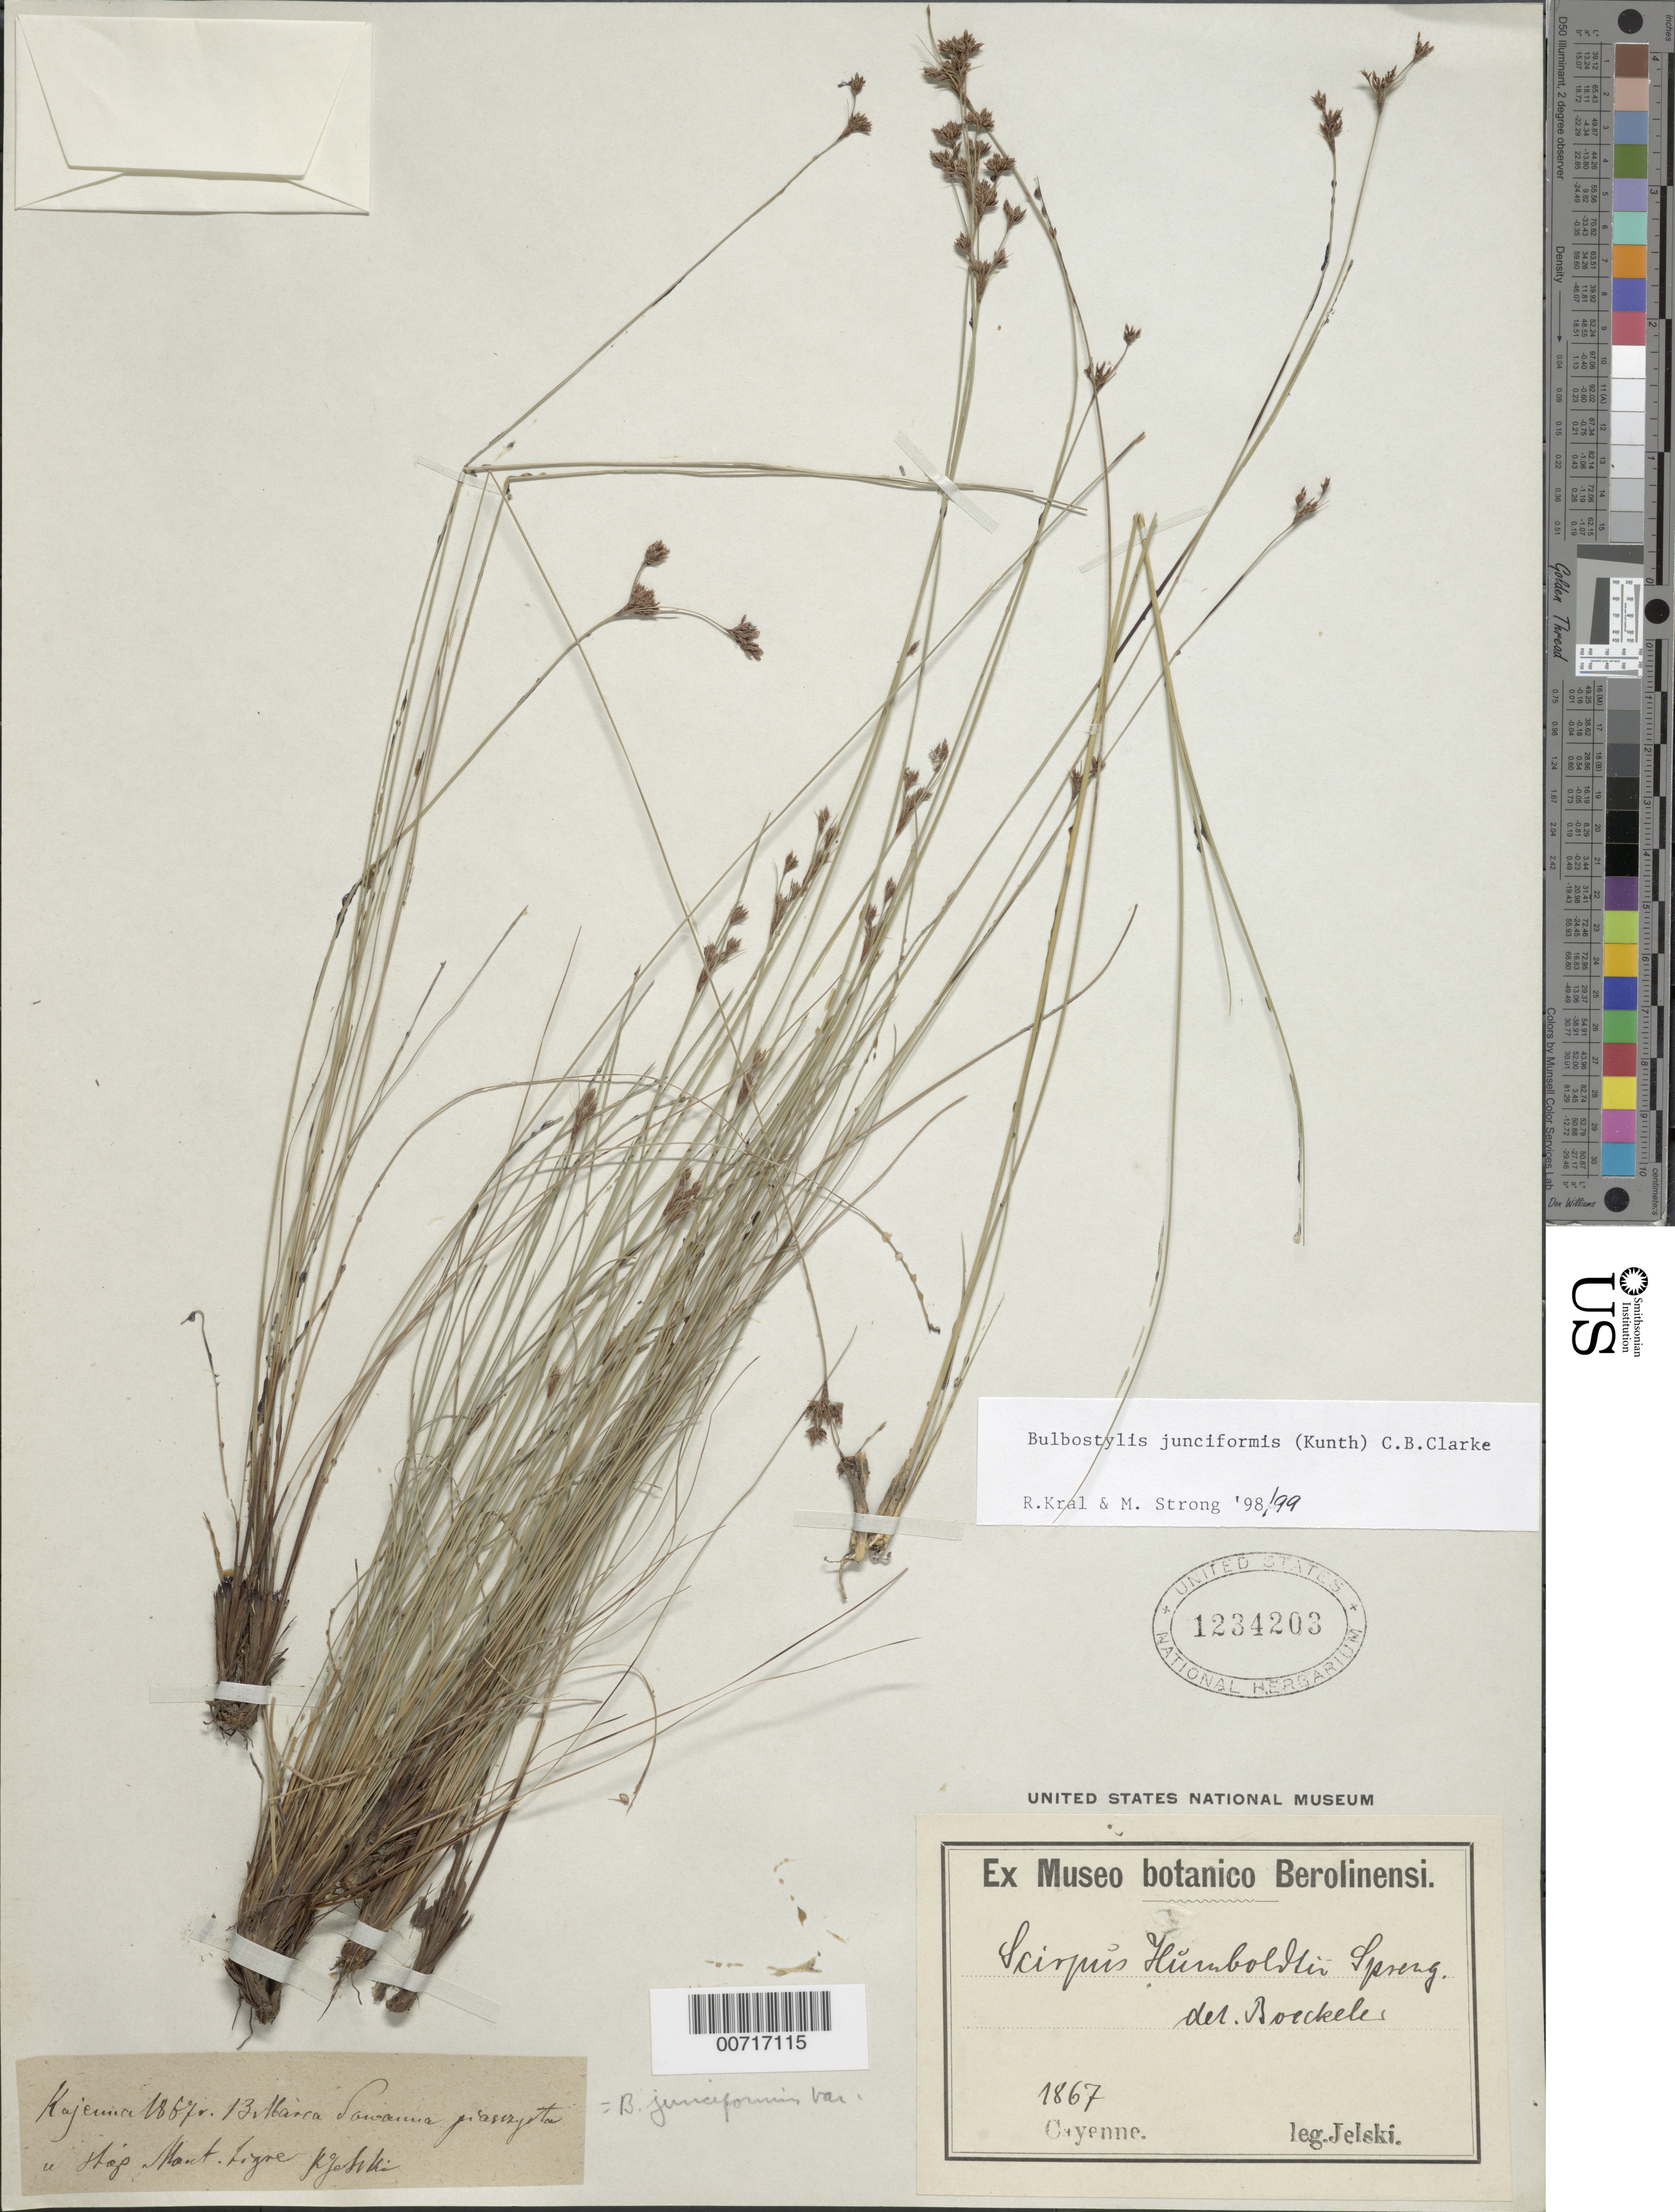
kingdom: Plantae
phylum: Tracheophyta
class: Liliopsida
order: Poales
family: Cyperaceae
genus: Bulbostylis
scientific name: Bulbostylis junciformis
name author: (Kunth) C.B. Clarke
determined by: Kral, R.; Strong, M. T.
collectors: H. Jelski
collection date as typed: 1867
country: French Guiana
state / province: Cayenne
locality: Cayenne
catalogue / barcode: US 1234203